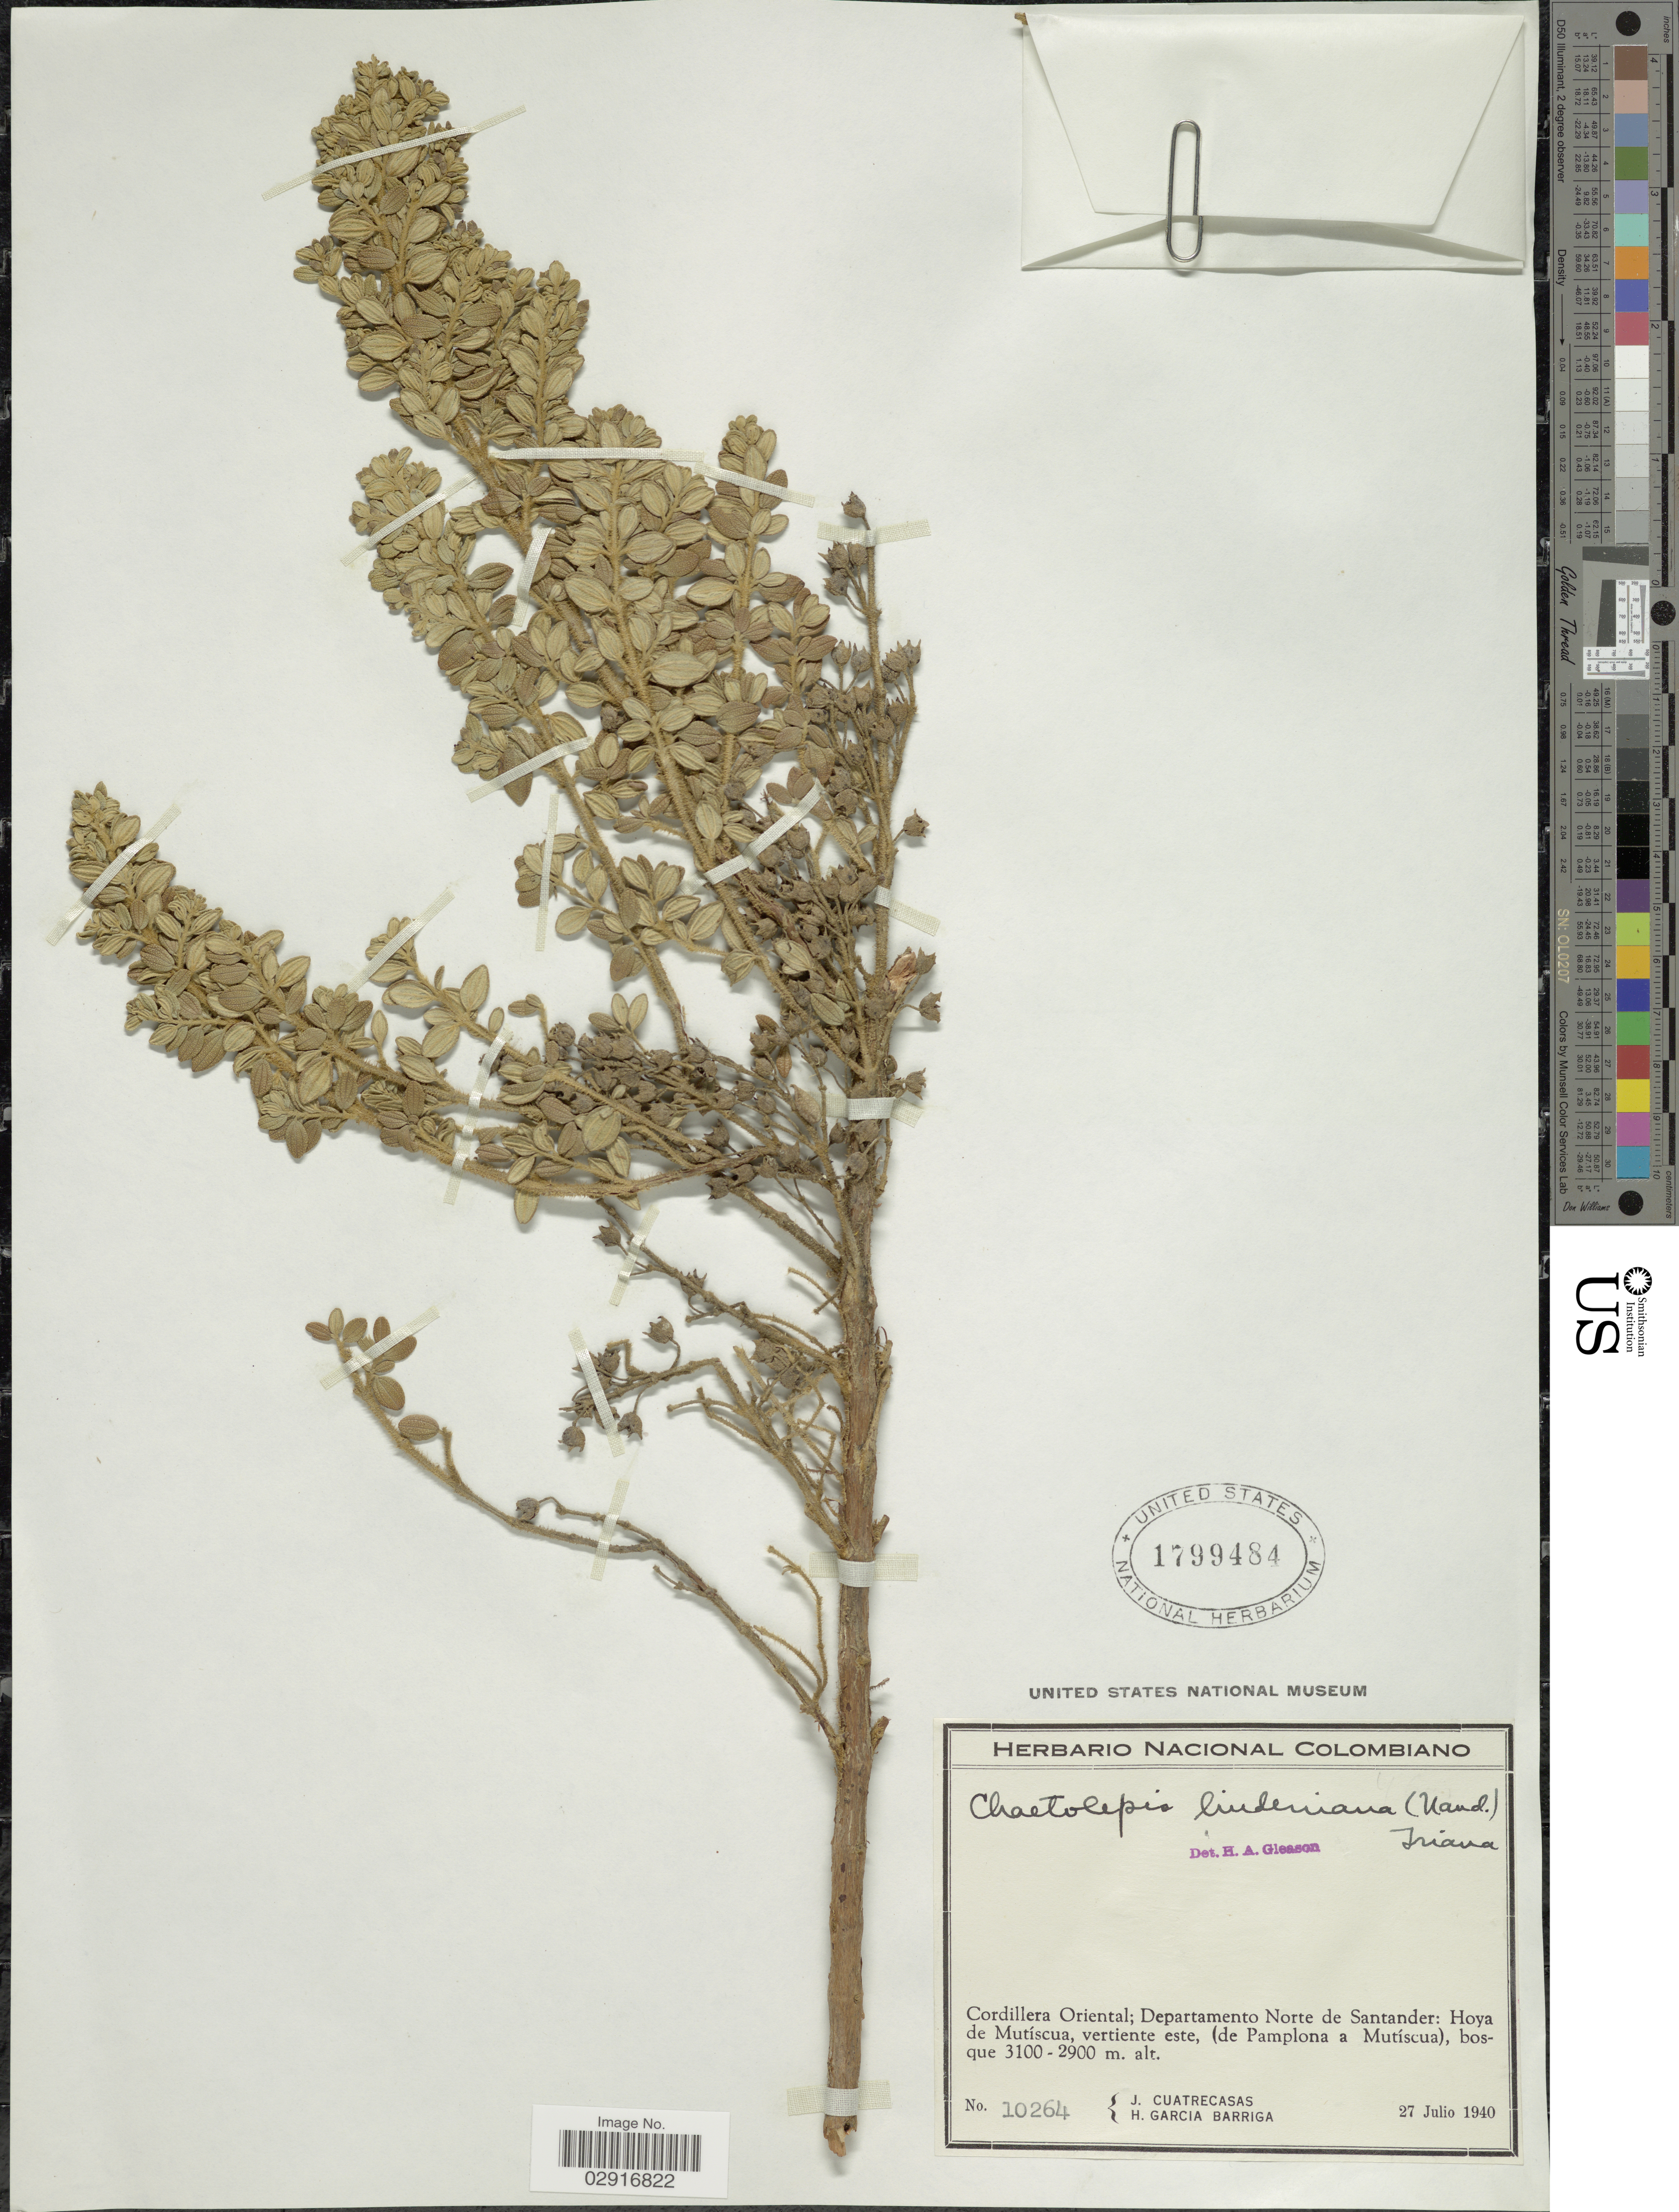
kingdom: Plantae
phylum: Tracheophyta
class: Magnoliopsida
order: Myrtales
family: Melastomataceae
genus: Chaetolepis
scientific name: Chaetolepis lindeniana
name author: (Naudin) Triana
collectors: J. Cuatrecasas & H. García Barriga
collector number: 10264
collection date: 1940-07-27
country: Colombia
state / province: Norte de Santander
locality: Cordillera Oriental; Departamento Norte de Santander: Hoya de Mutíscua, vertiente este (de Pamplona a Mutíscua).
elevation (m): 2900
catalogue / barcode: US 1799484